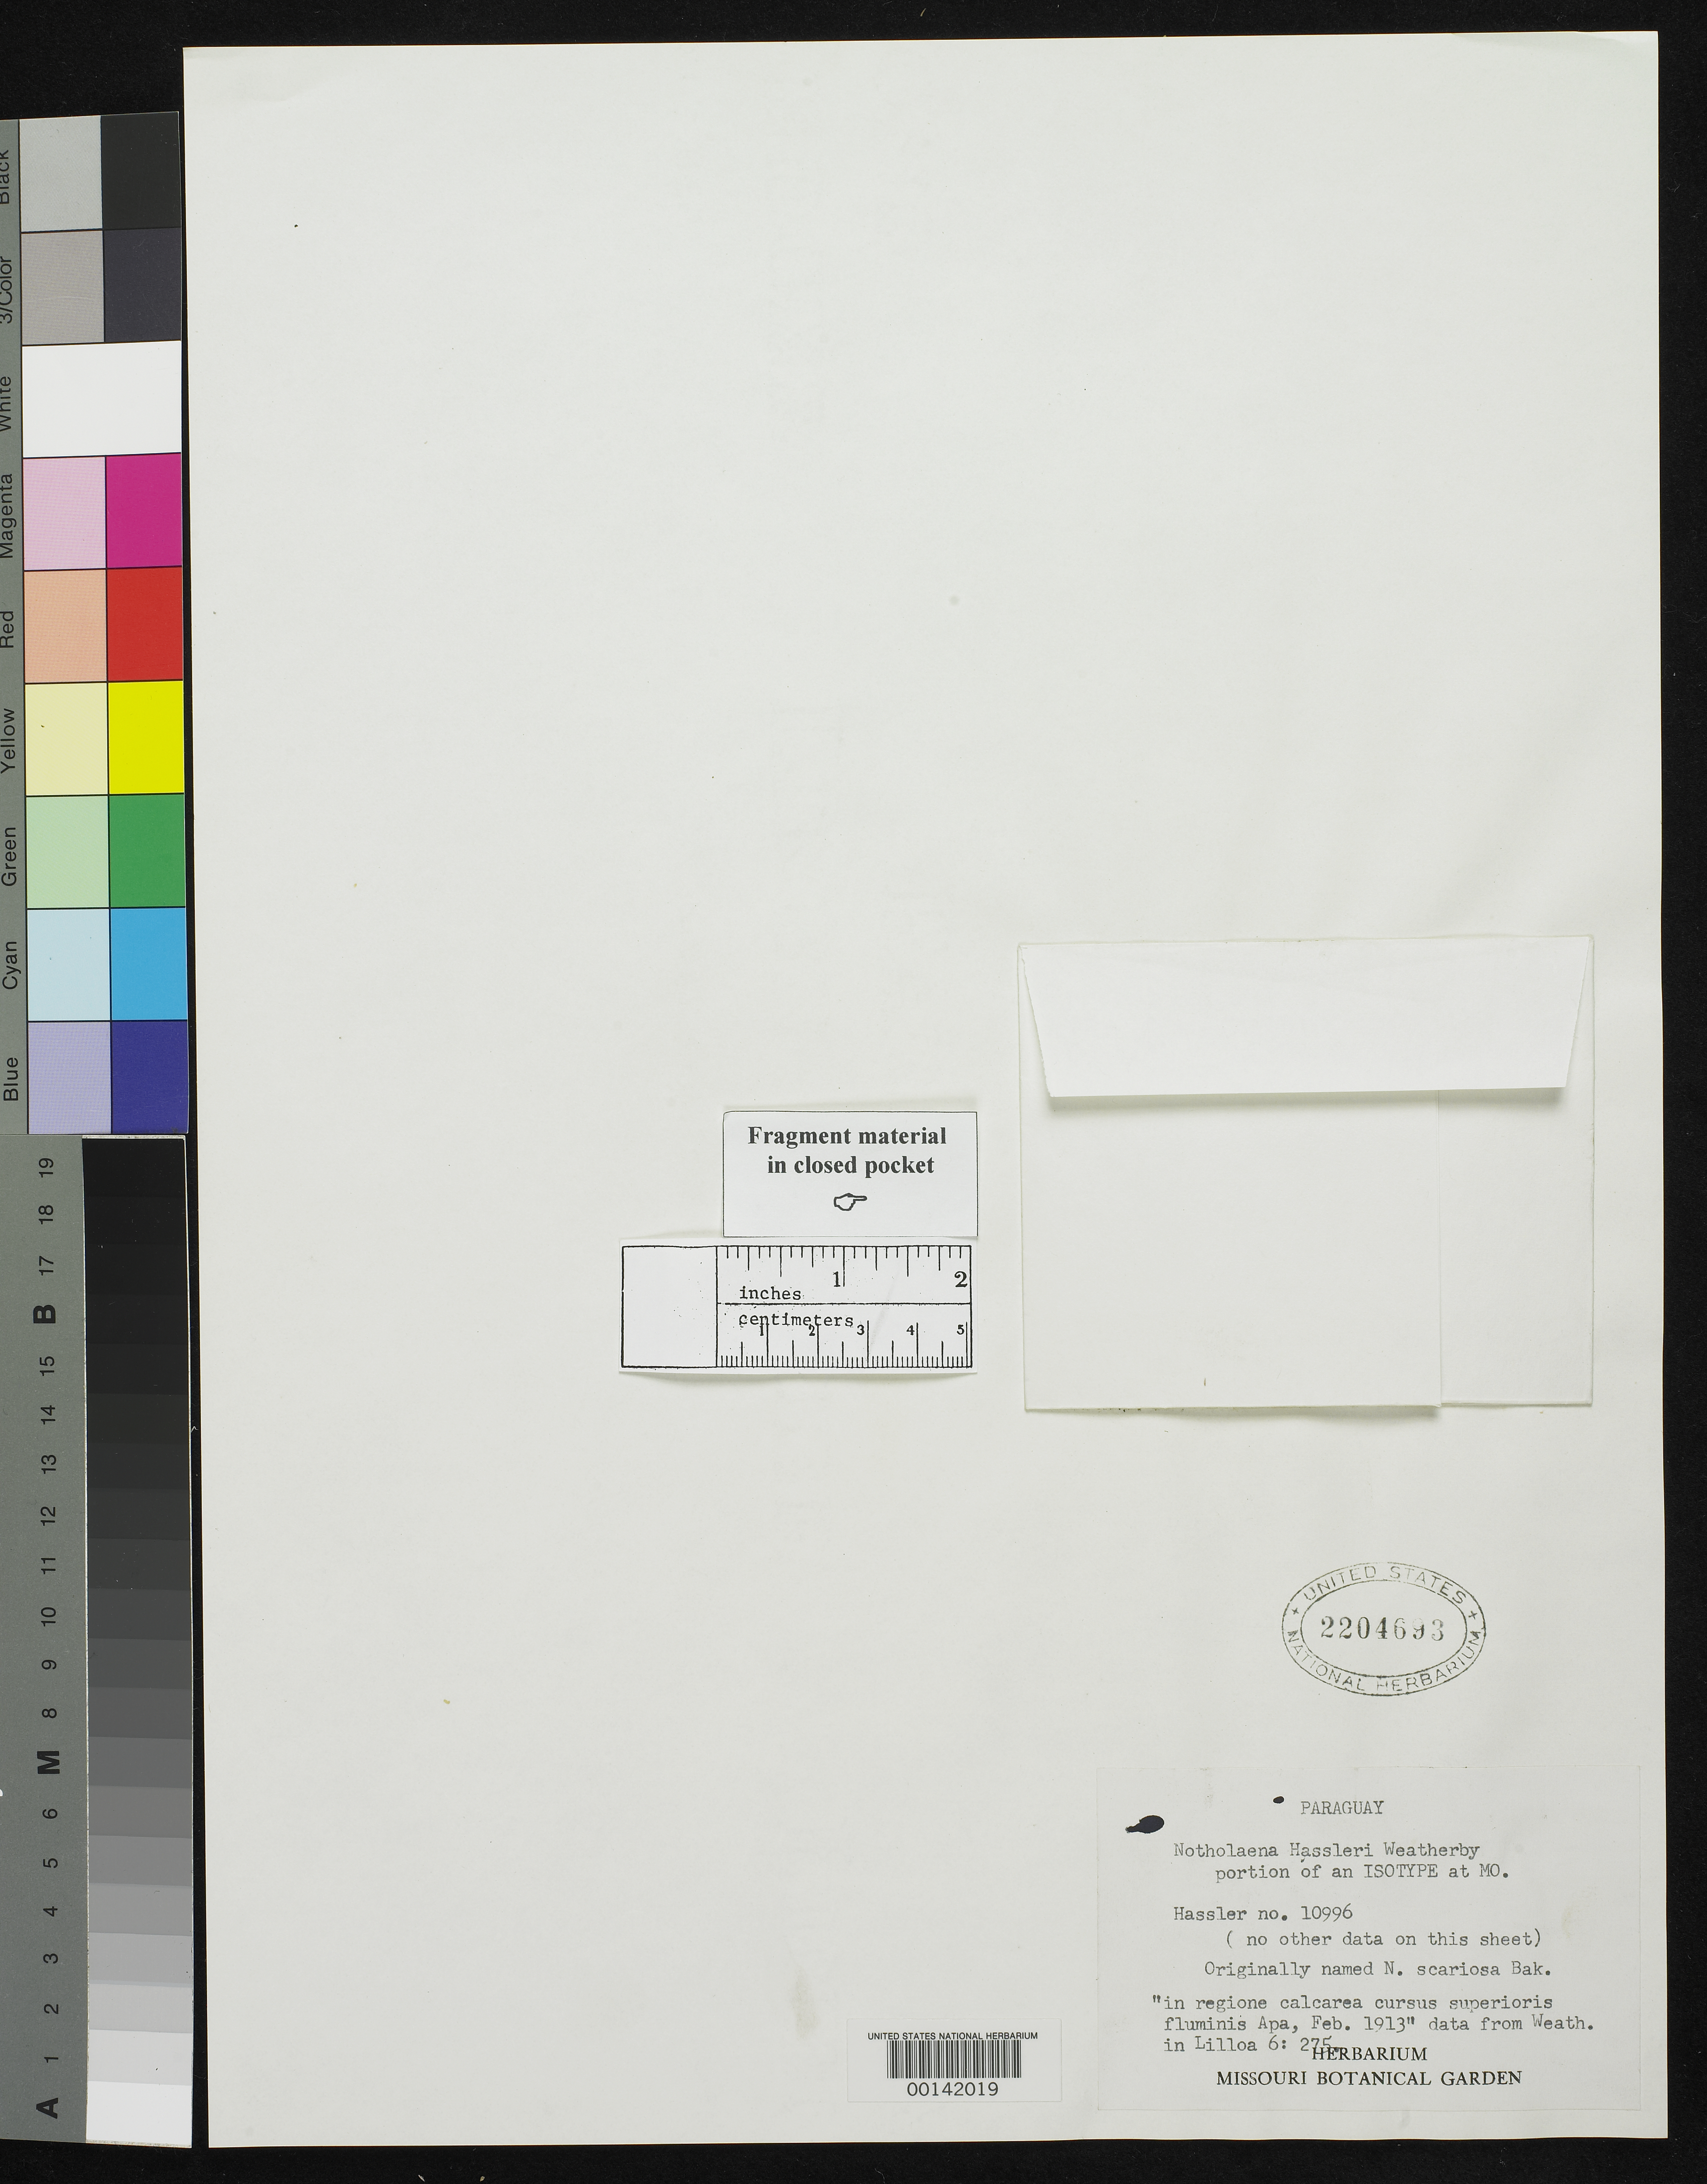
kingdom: Plantae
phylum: Tracheophyta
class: Polypodiopsida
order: Polypodiales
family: Pteridaceae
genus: Notholaena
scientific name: Notholaena hassleri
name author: Weath.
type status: Isotype Fragment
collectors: E. Hassler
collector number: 10996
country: Paraguay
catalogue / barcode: US 2204693